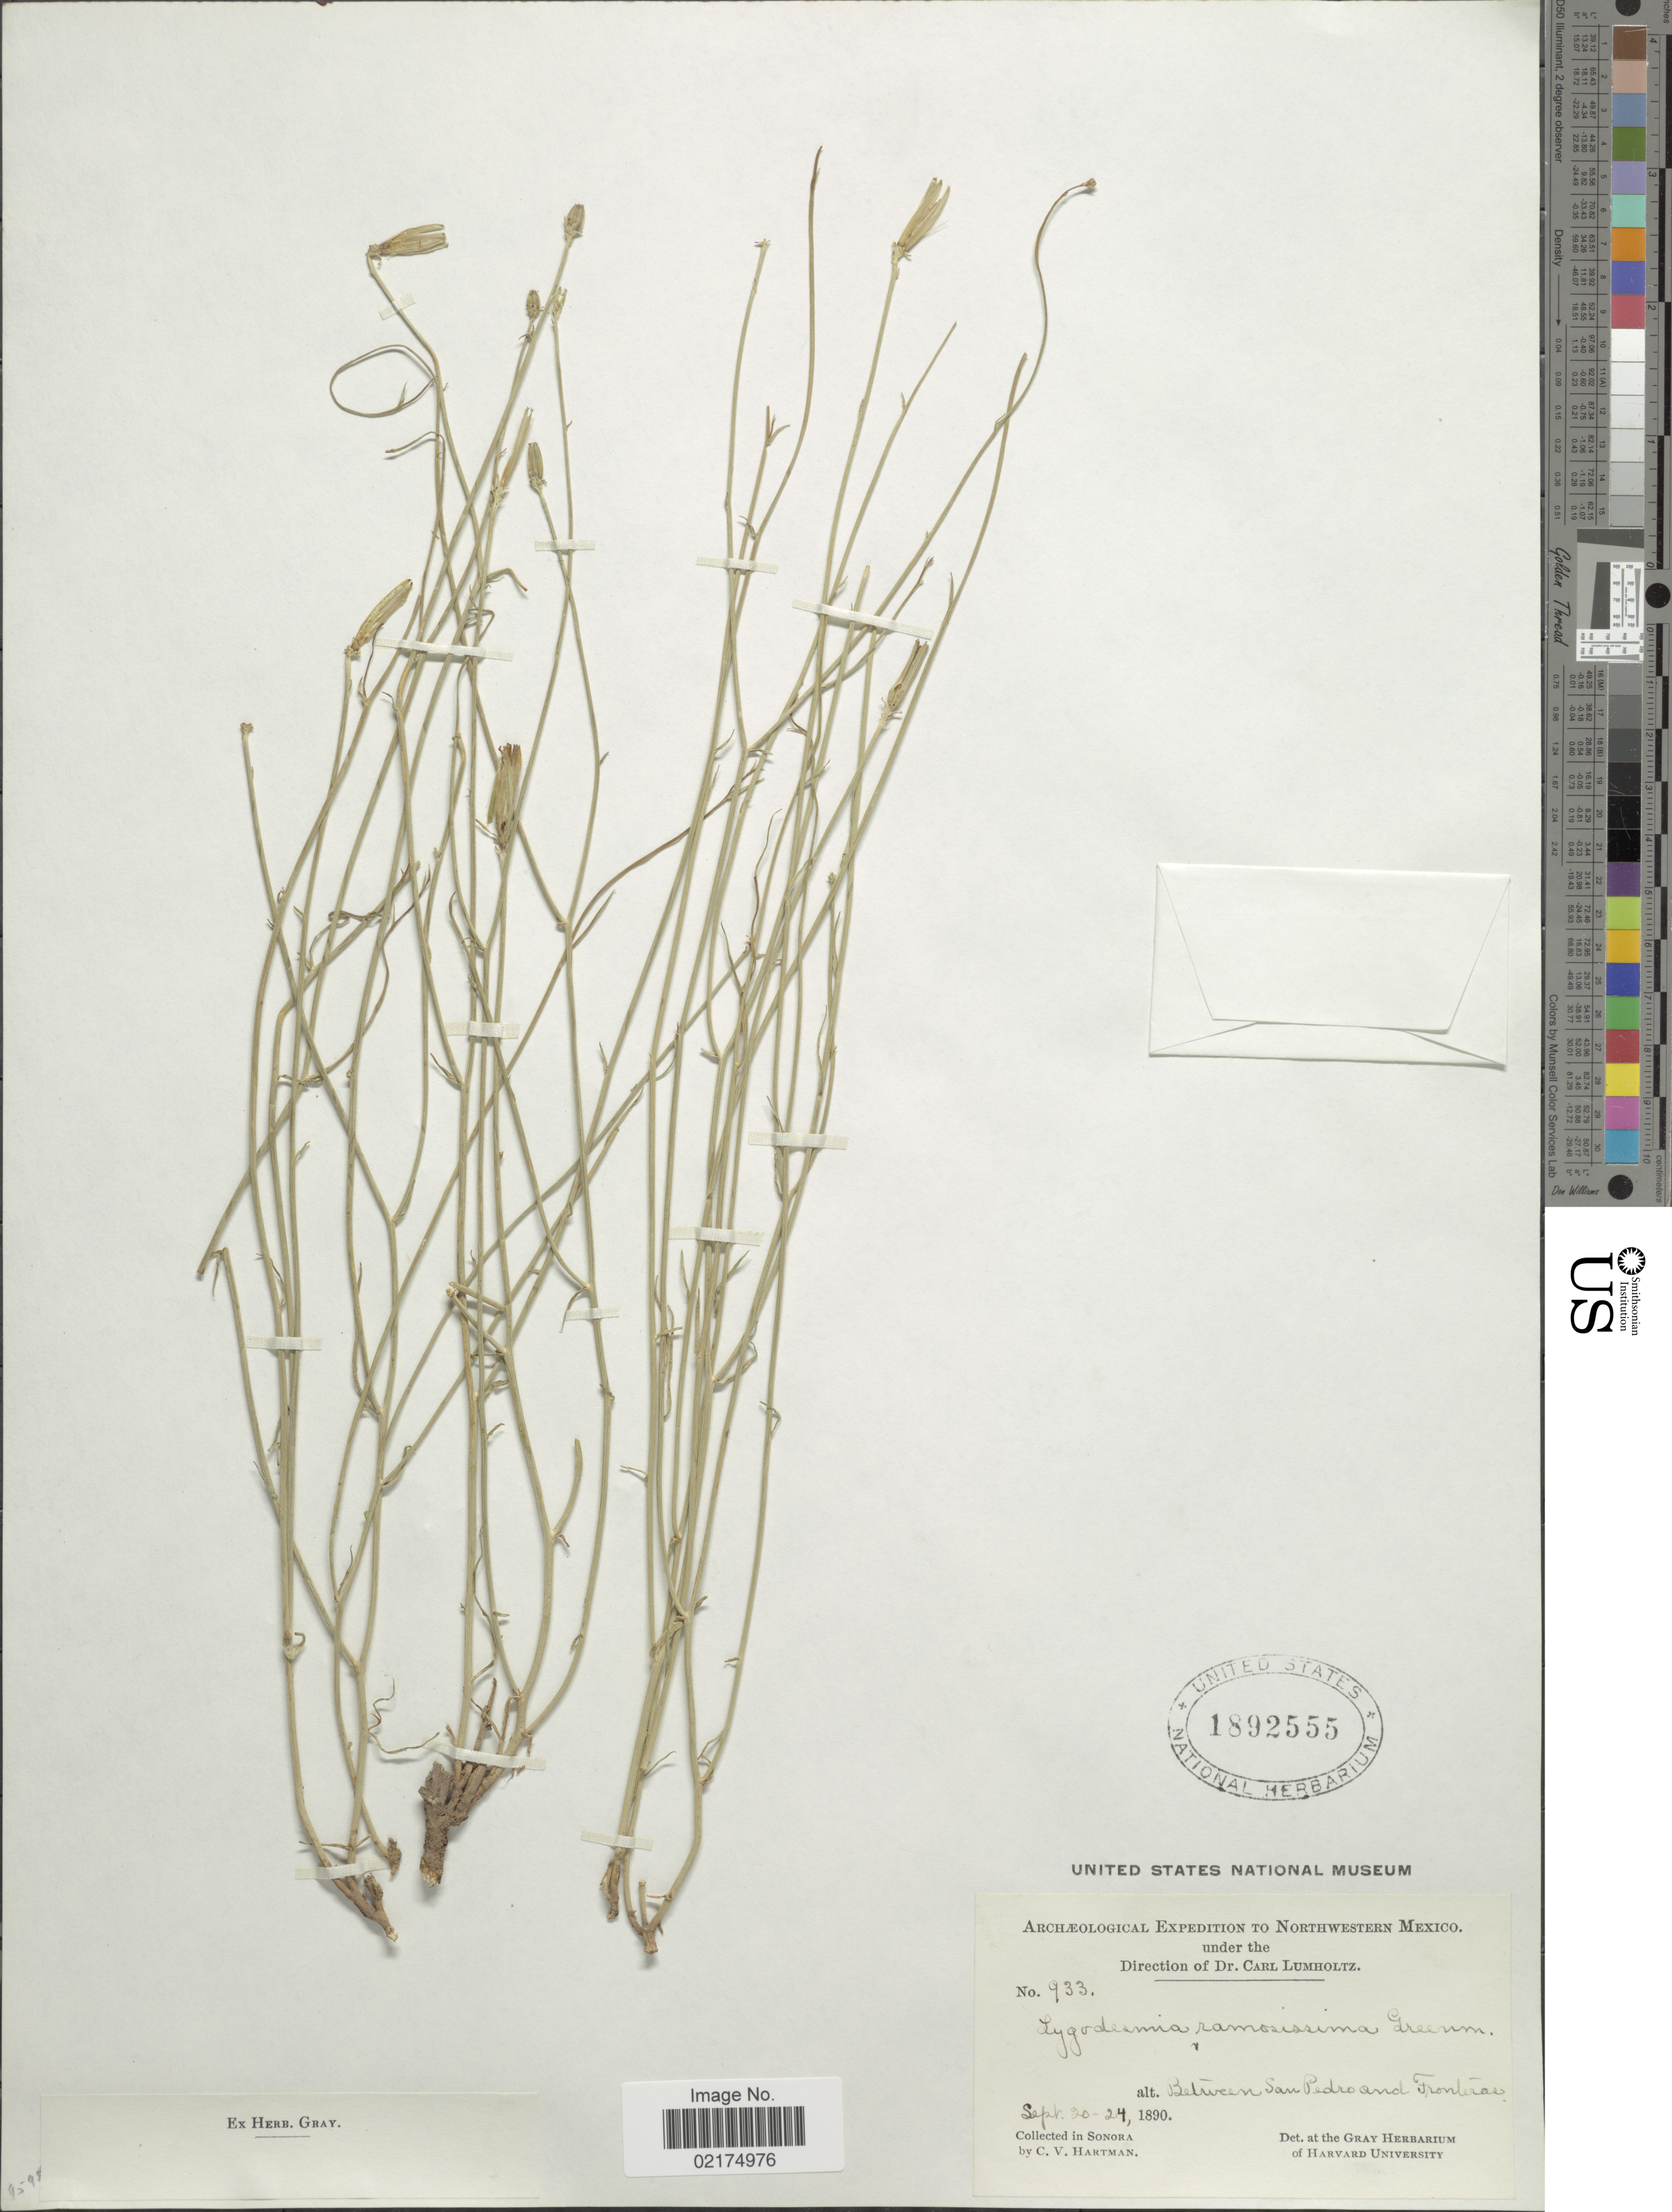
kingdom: Plantae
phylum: Tracheophyta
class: Magnoliopsida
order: Asterales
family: Asteraceae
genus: Lygodesmia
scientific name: Lygodesmia ramosissima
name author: Greenm.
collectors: C. V. Hartman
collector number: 933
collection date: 1890-09-20/1890-09-24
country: Mexico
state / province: Sonora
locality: Northwestern Mexico, Between San Pedro and Fronteras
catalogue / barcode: US 1892555